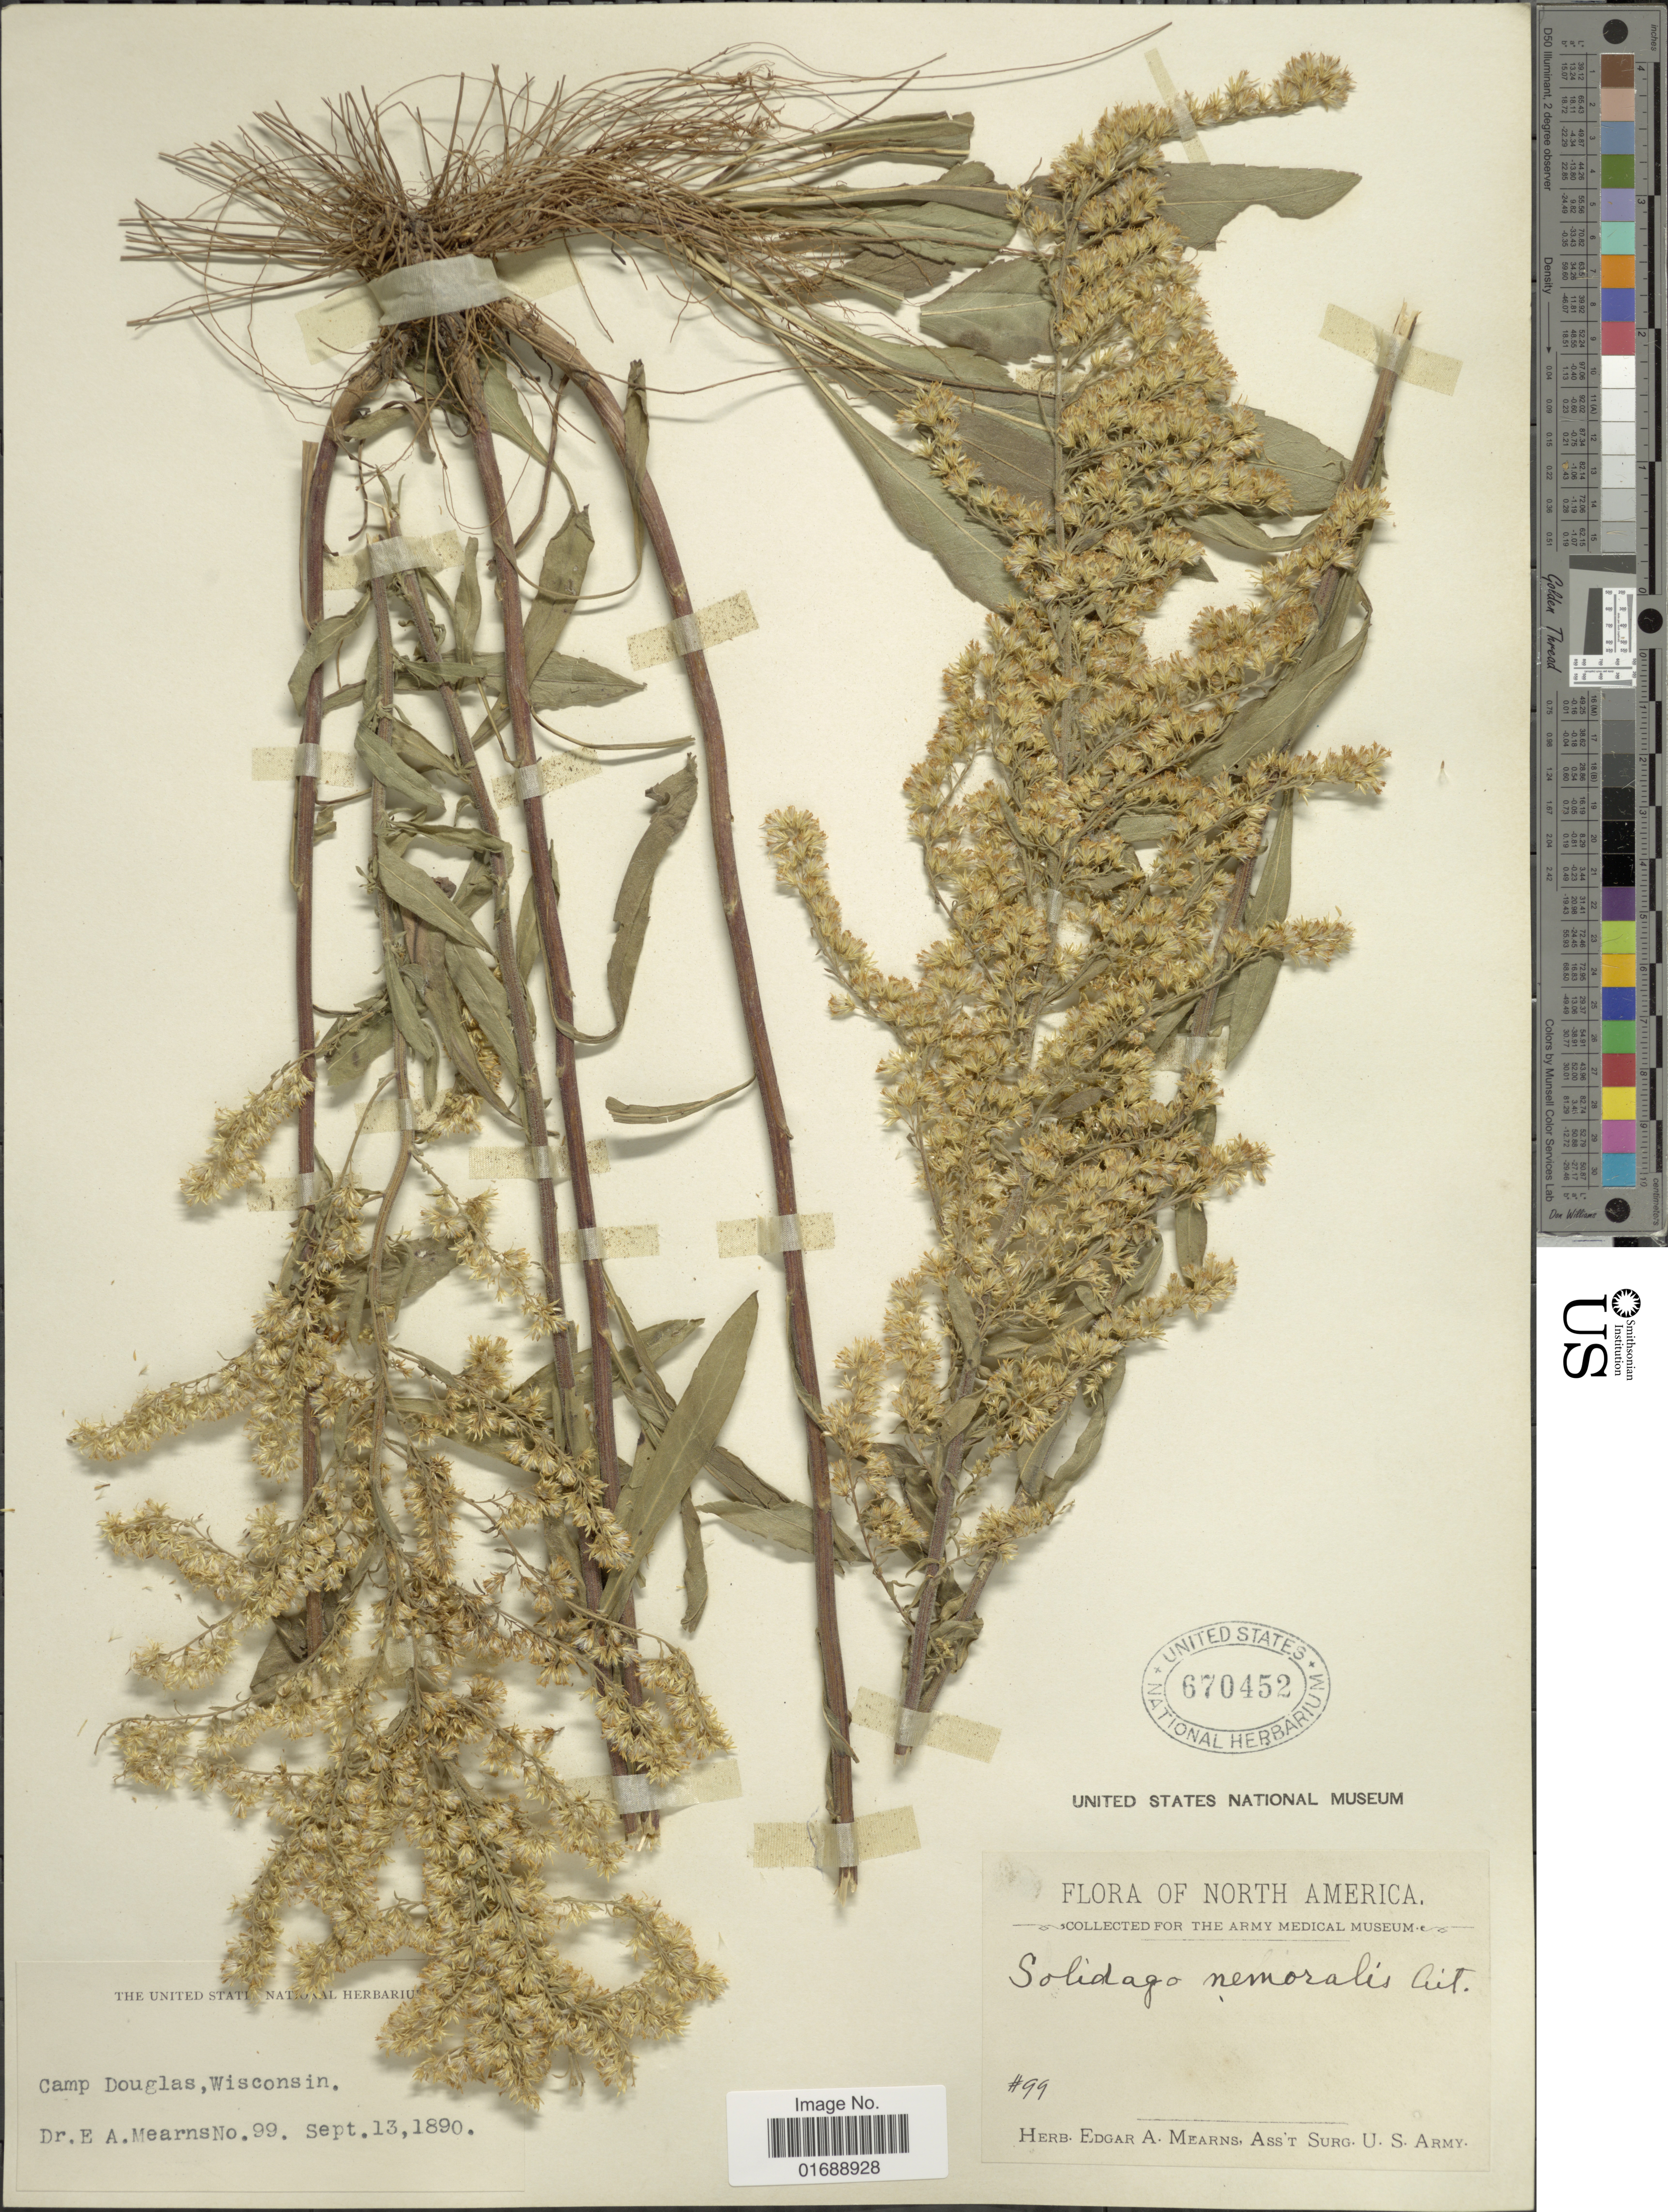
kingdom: Plantae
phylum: Tracheophyta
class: Magnoliopsida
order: Asterales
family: Asteraceae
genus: Solidago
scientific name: Solidago nemoralis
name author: Aiton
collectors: E. A. Mearns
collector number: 99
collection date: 1890-09-13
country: United States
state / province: Wisconsin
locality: Camp Douglas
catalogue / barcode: US 670452